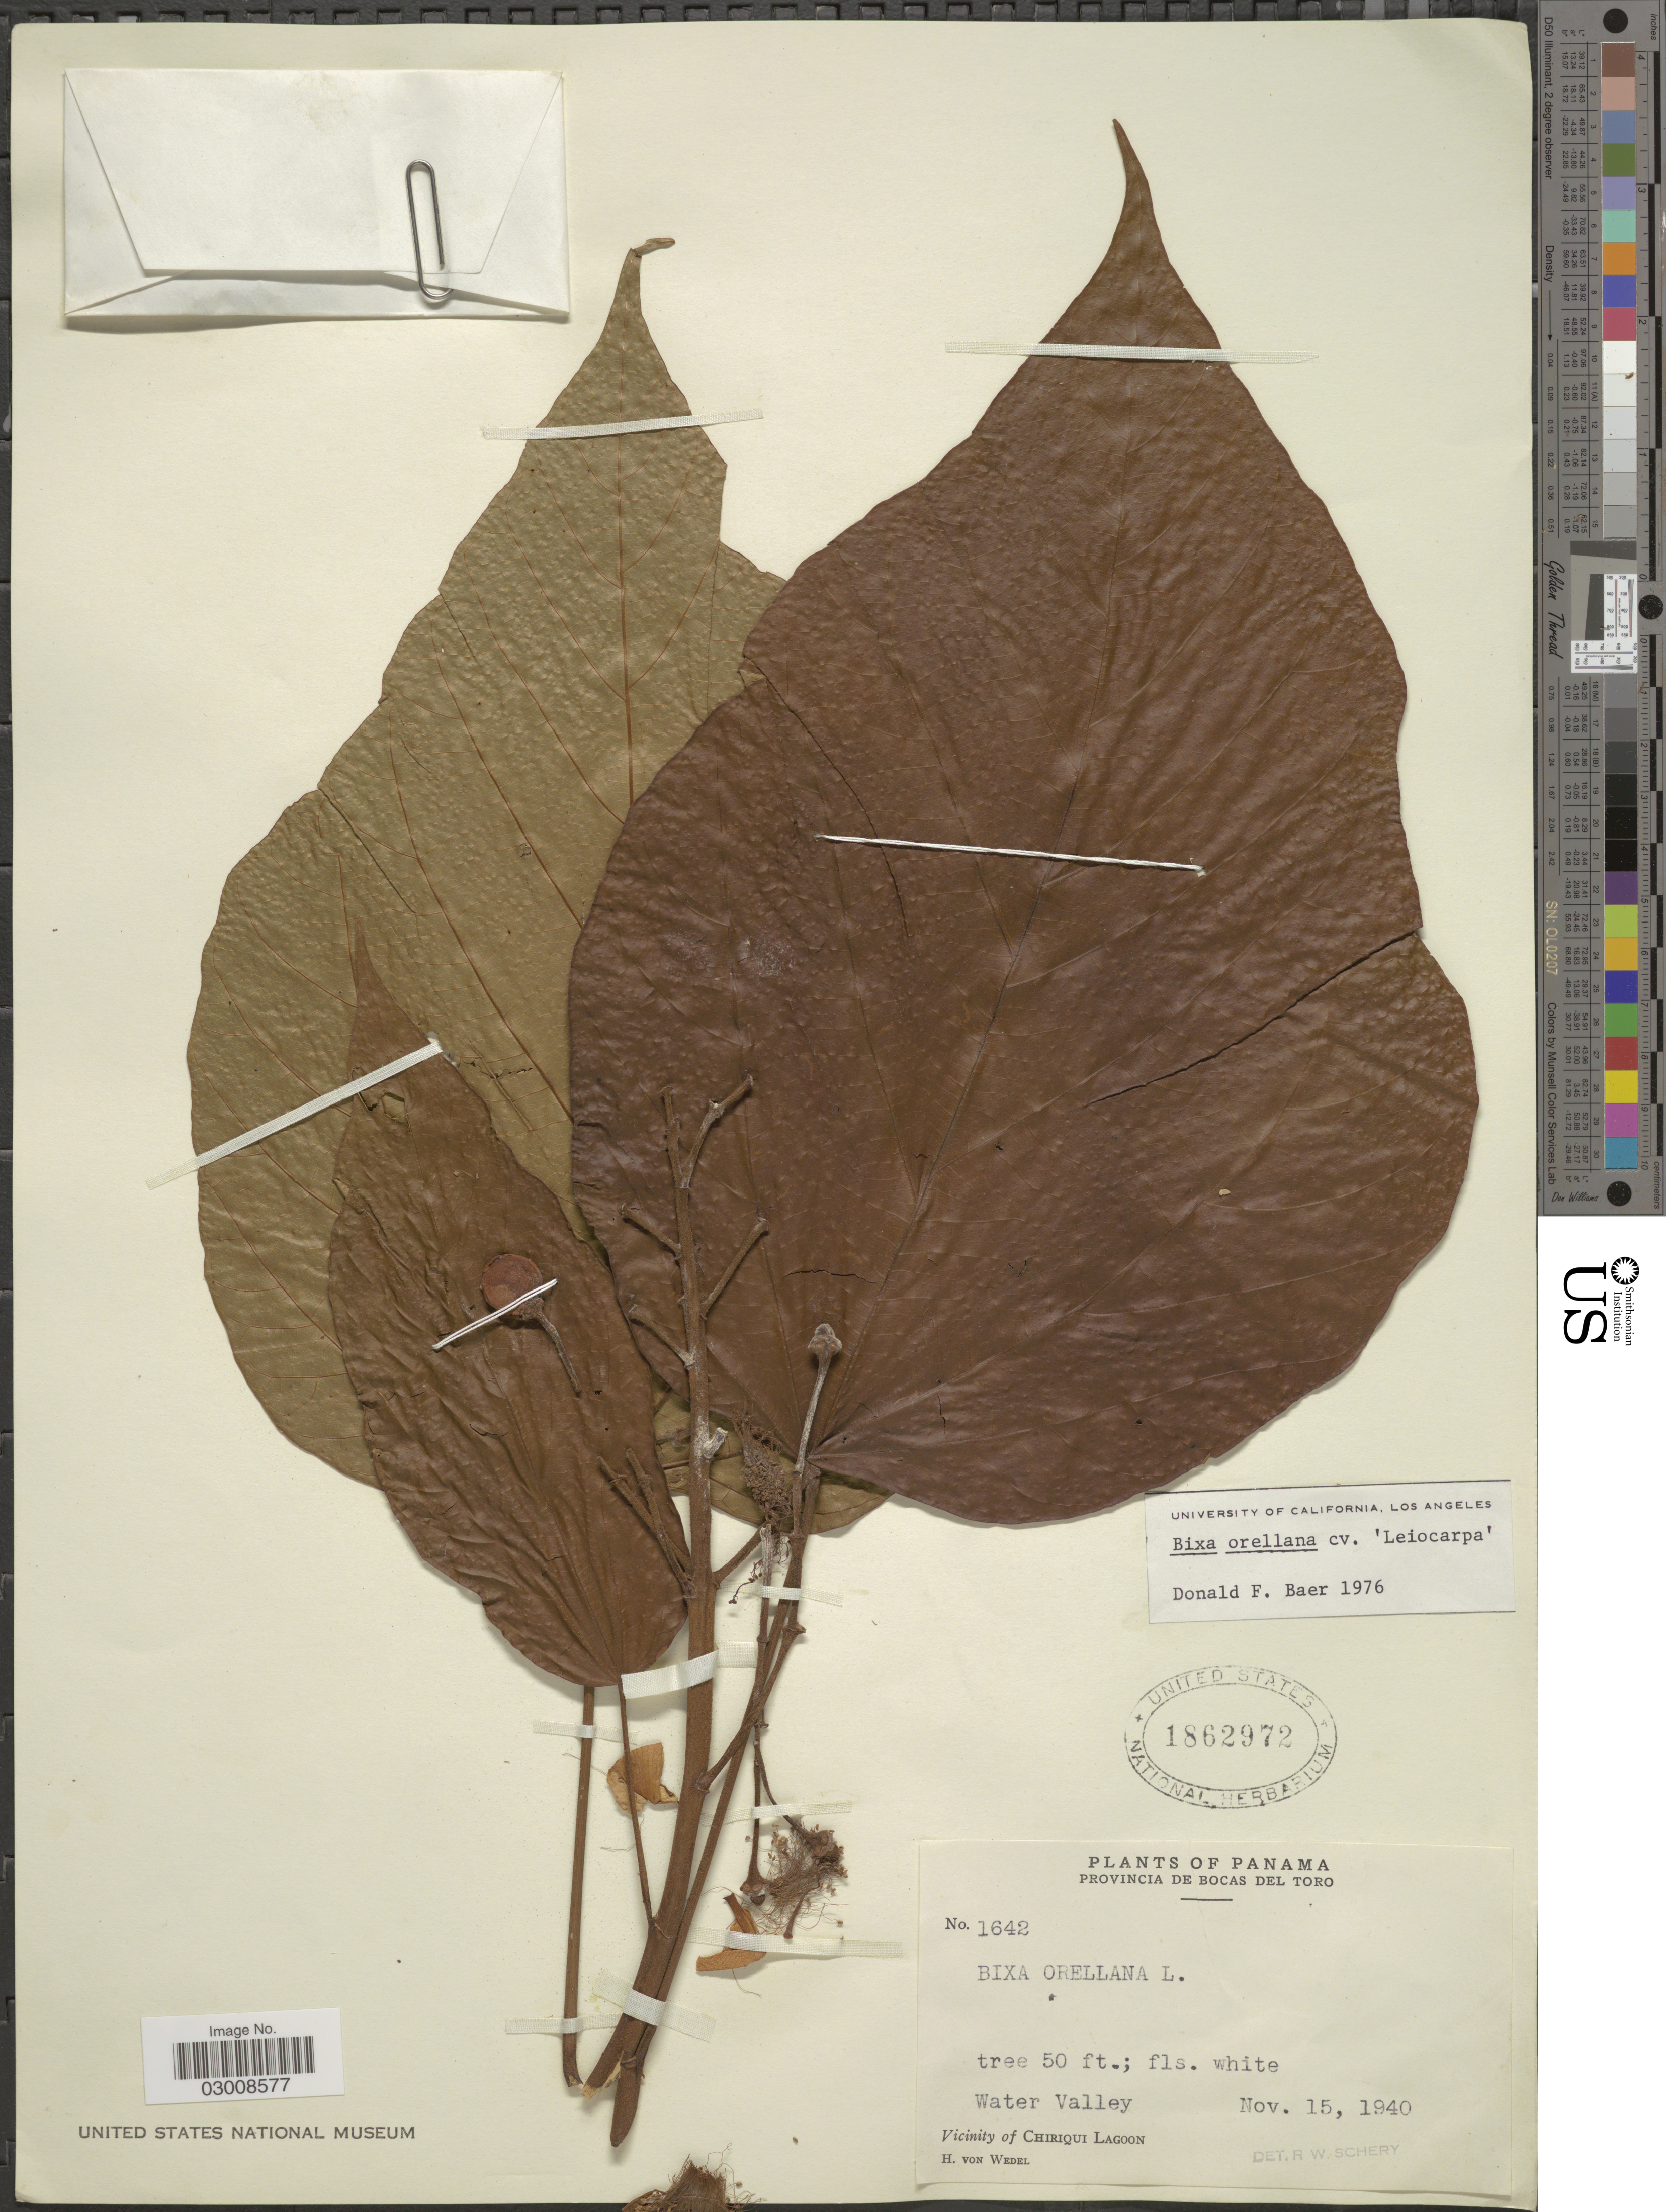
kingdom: Plantae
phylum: Tracheophyta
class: Magnoliopsida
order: Malvales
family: Bixaceae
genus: Bixa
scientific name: Bixa orellana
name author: L.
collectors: H. von Wedel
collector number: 1642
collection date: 1940-11-15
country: Panama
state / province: Bocas del Toro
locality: Water Valley, Vicinity of Chiriqui Lagoon.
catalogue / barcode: US 1862972